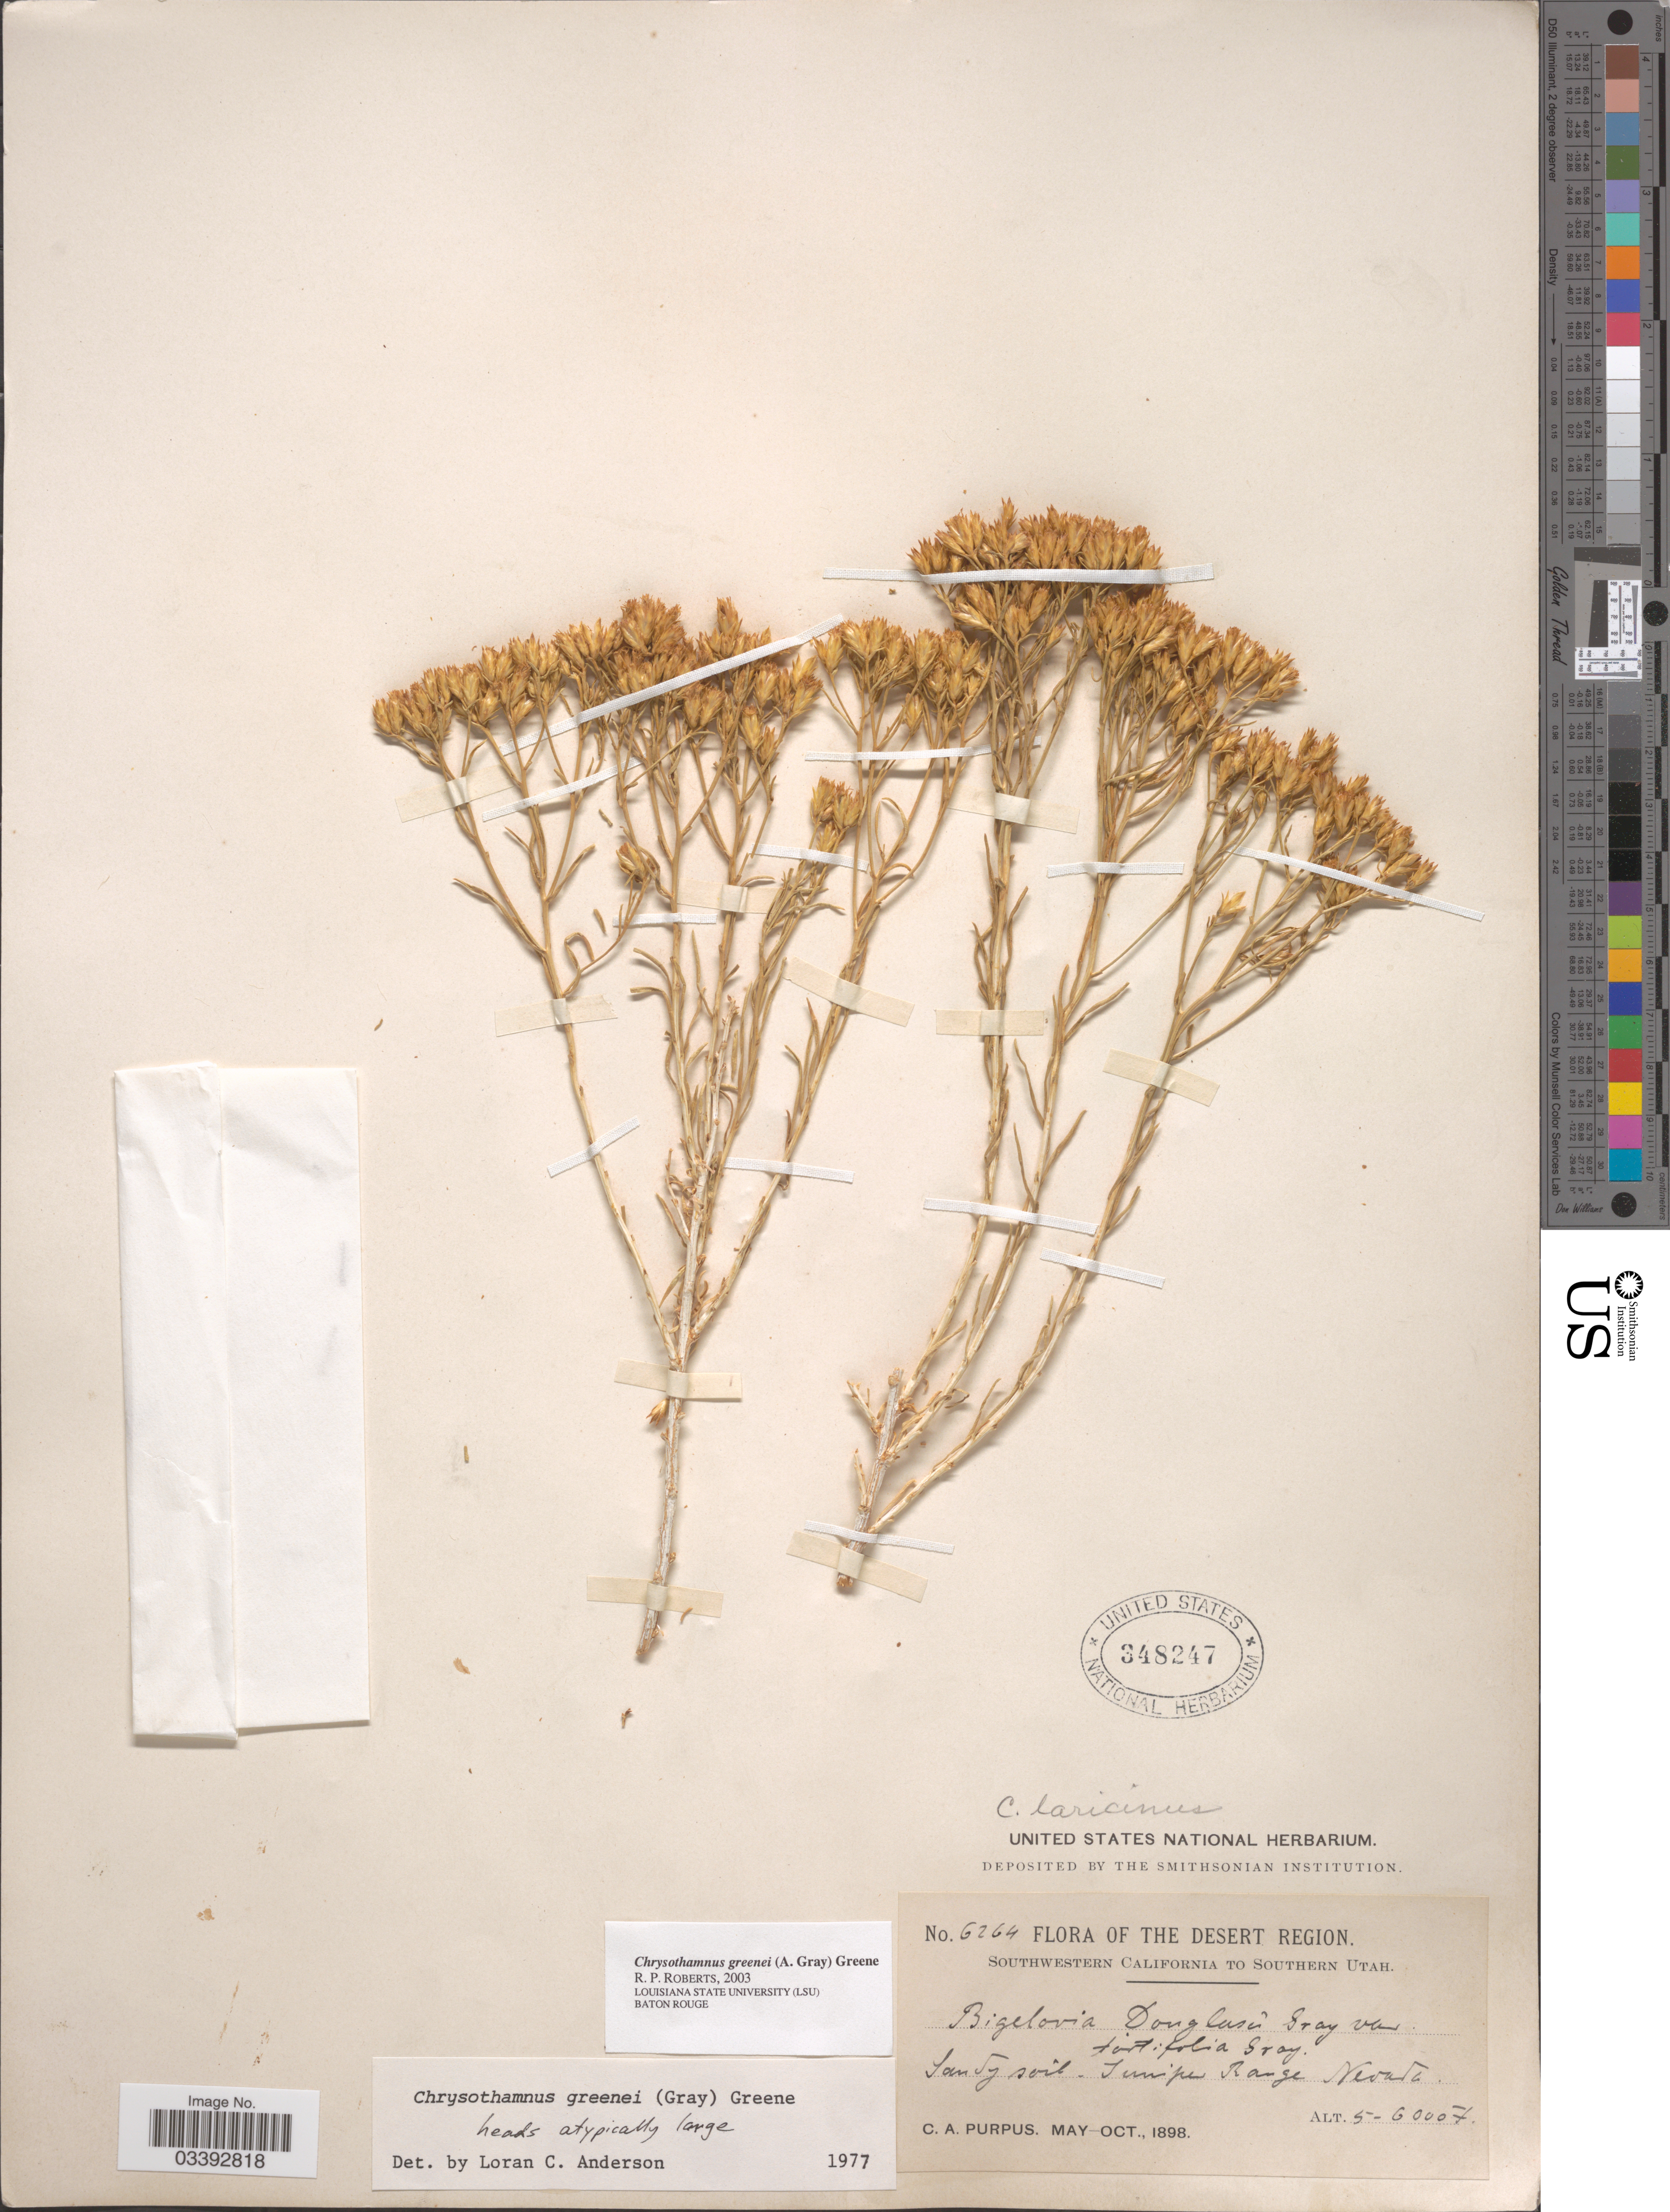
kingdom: Plantae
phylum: Tracheophyta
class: Magnoliopsida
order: Asterales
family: Asteraceae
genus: Chrysothamnus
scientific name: Chrysothamnus greenei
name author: (A. Gray) Greene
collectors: C. A. Purpus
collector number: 6264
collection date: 1898-05/1898-10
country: United States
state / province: Nevada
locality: The Desert Region. Southwestern California to Southern Utah. Jennifer Range.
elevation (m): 1524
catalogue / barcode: US 348247